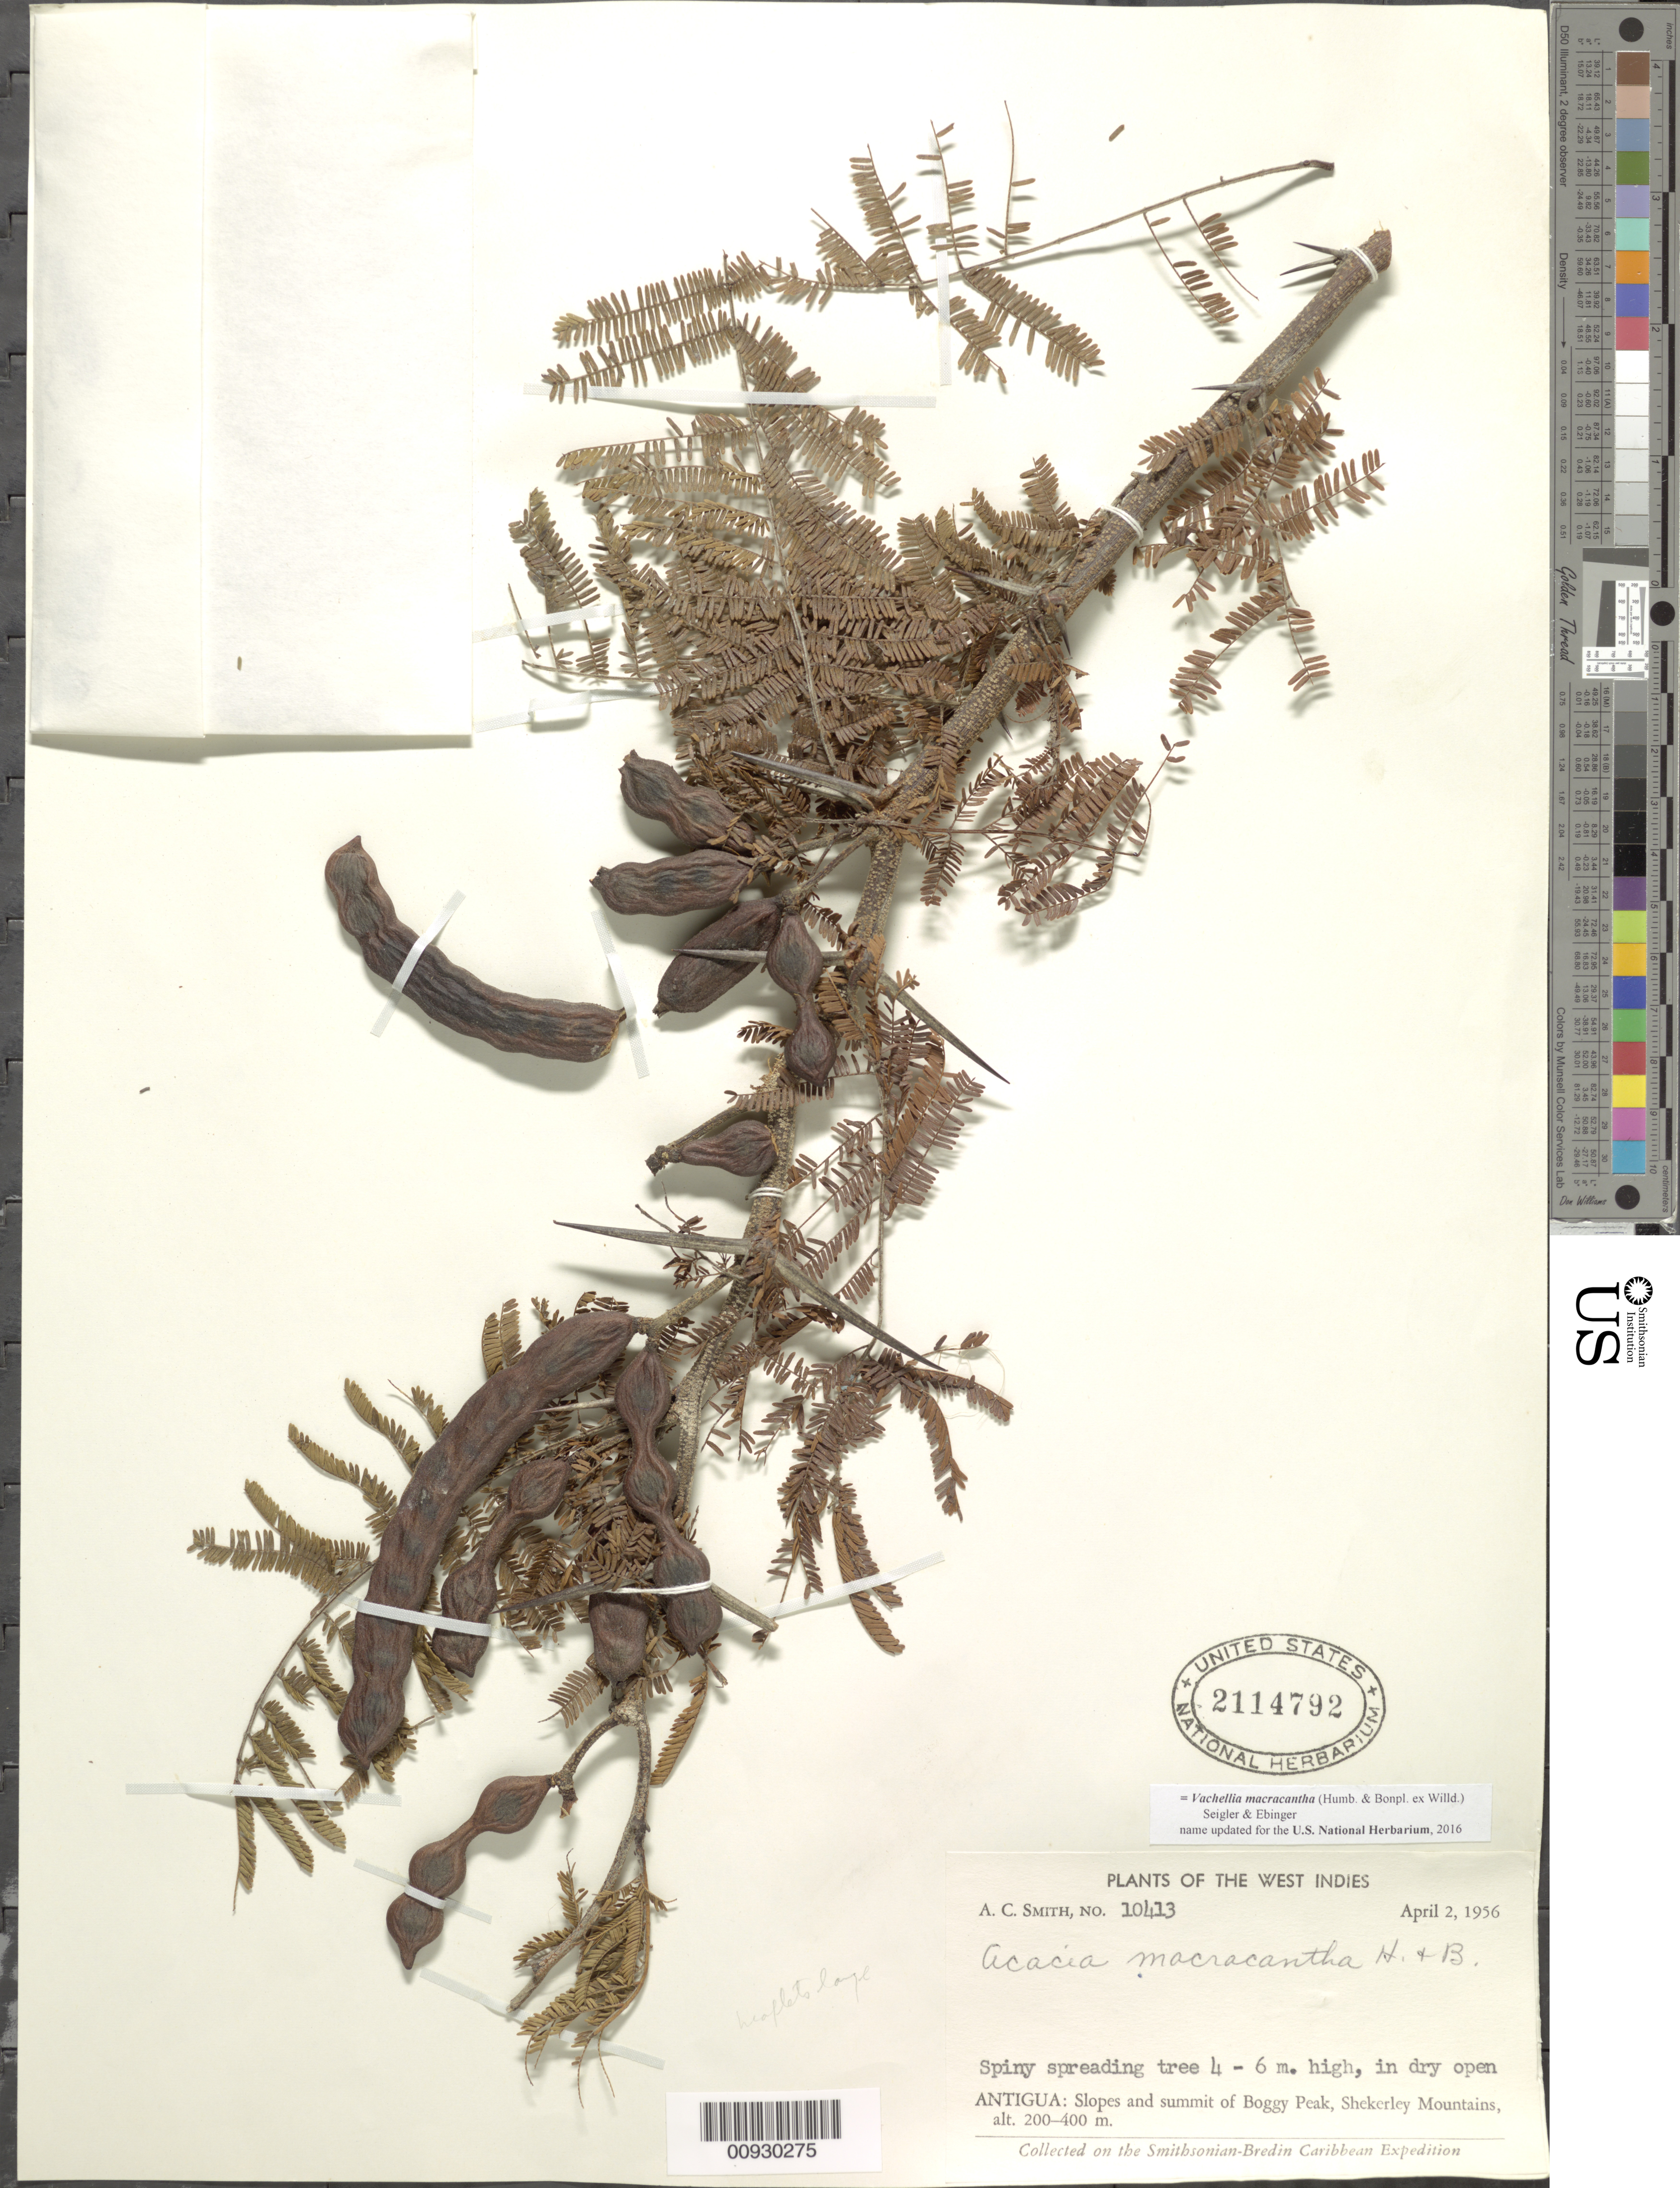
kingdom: Plantae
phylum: Tracheophyta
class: Magnoliopsida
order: Fabales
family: Fabaceae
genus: Vachellia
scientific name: Vachellia macracantha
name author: (Humb. & Bonpl. ex Willd.) Seigler & Ebinger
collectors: A. C. Smith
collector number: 10413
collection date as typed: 02 Apr 1956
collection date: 1956-04-02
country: Antigua and Barbuda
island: Antigua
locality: Slopes and summit of Boggy Peak, Sherkeley Mountains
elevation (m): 200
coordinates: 0 N, 0 E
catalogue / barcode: US 2114792